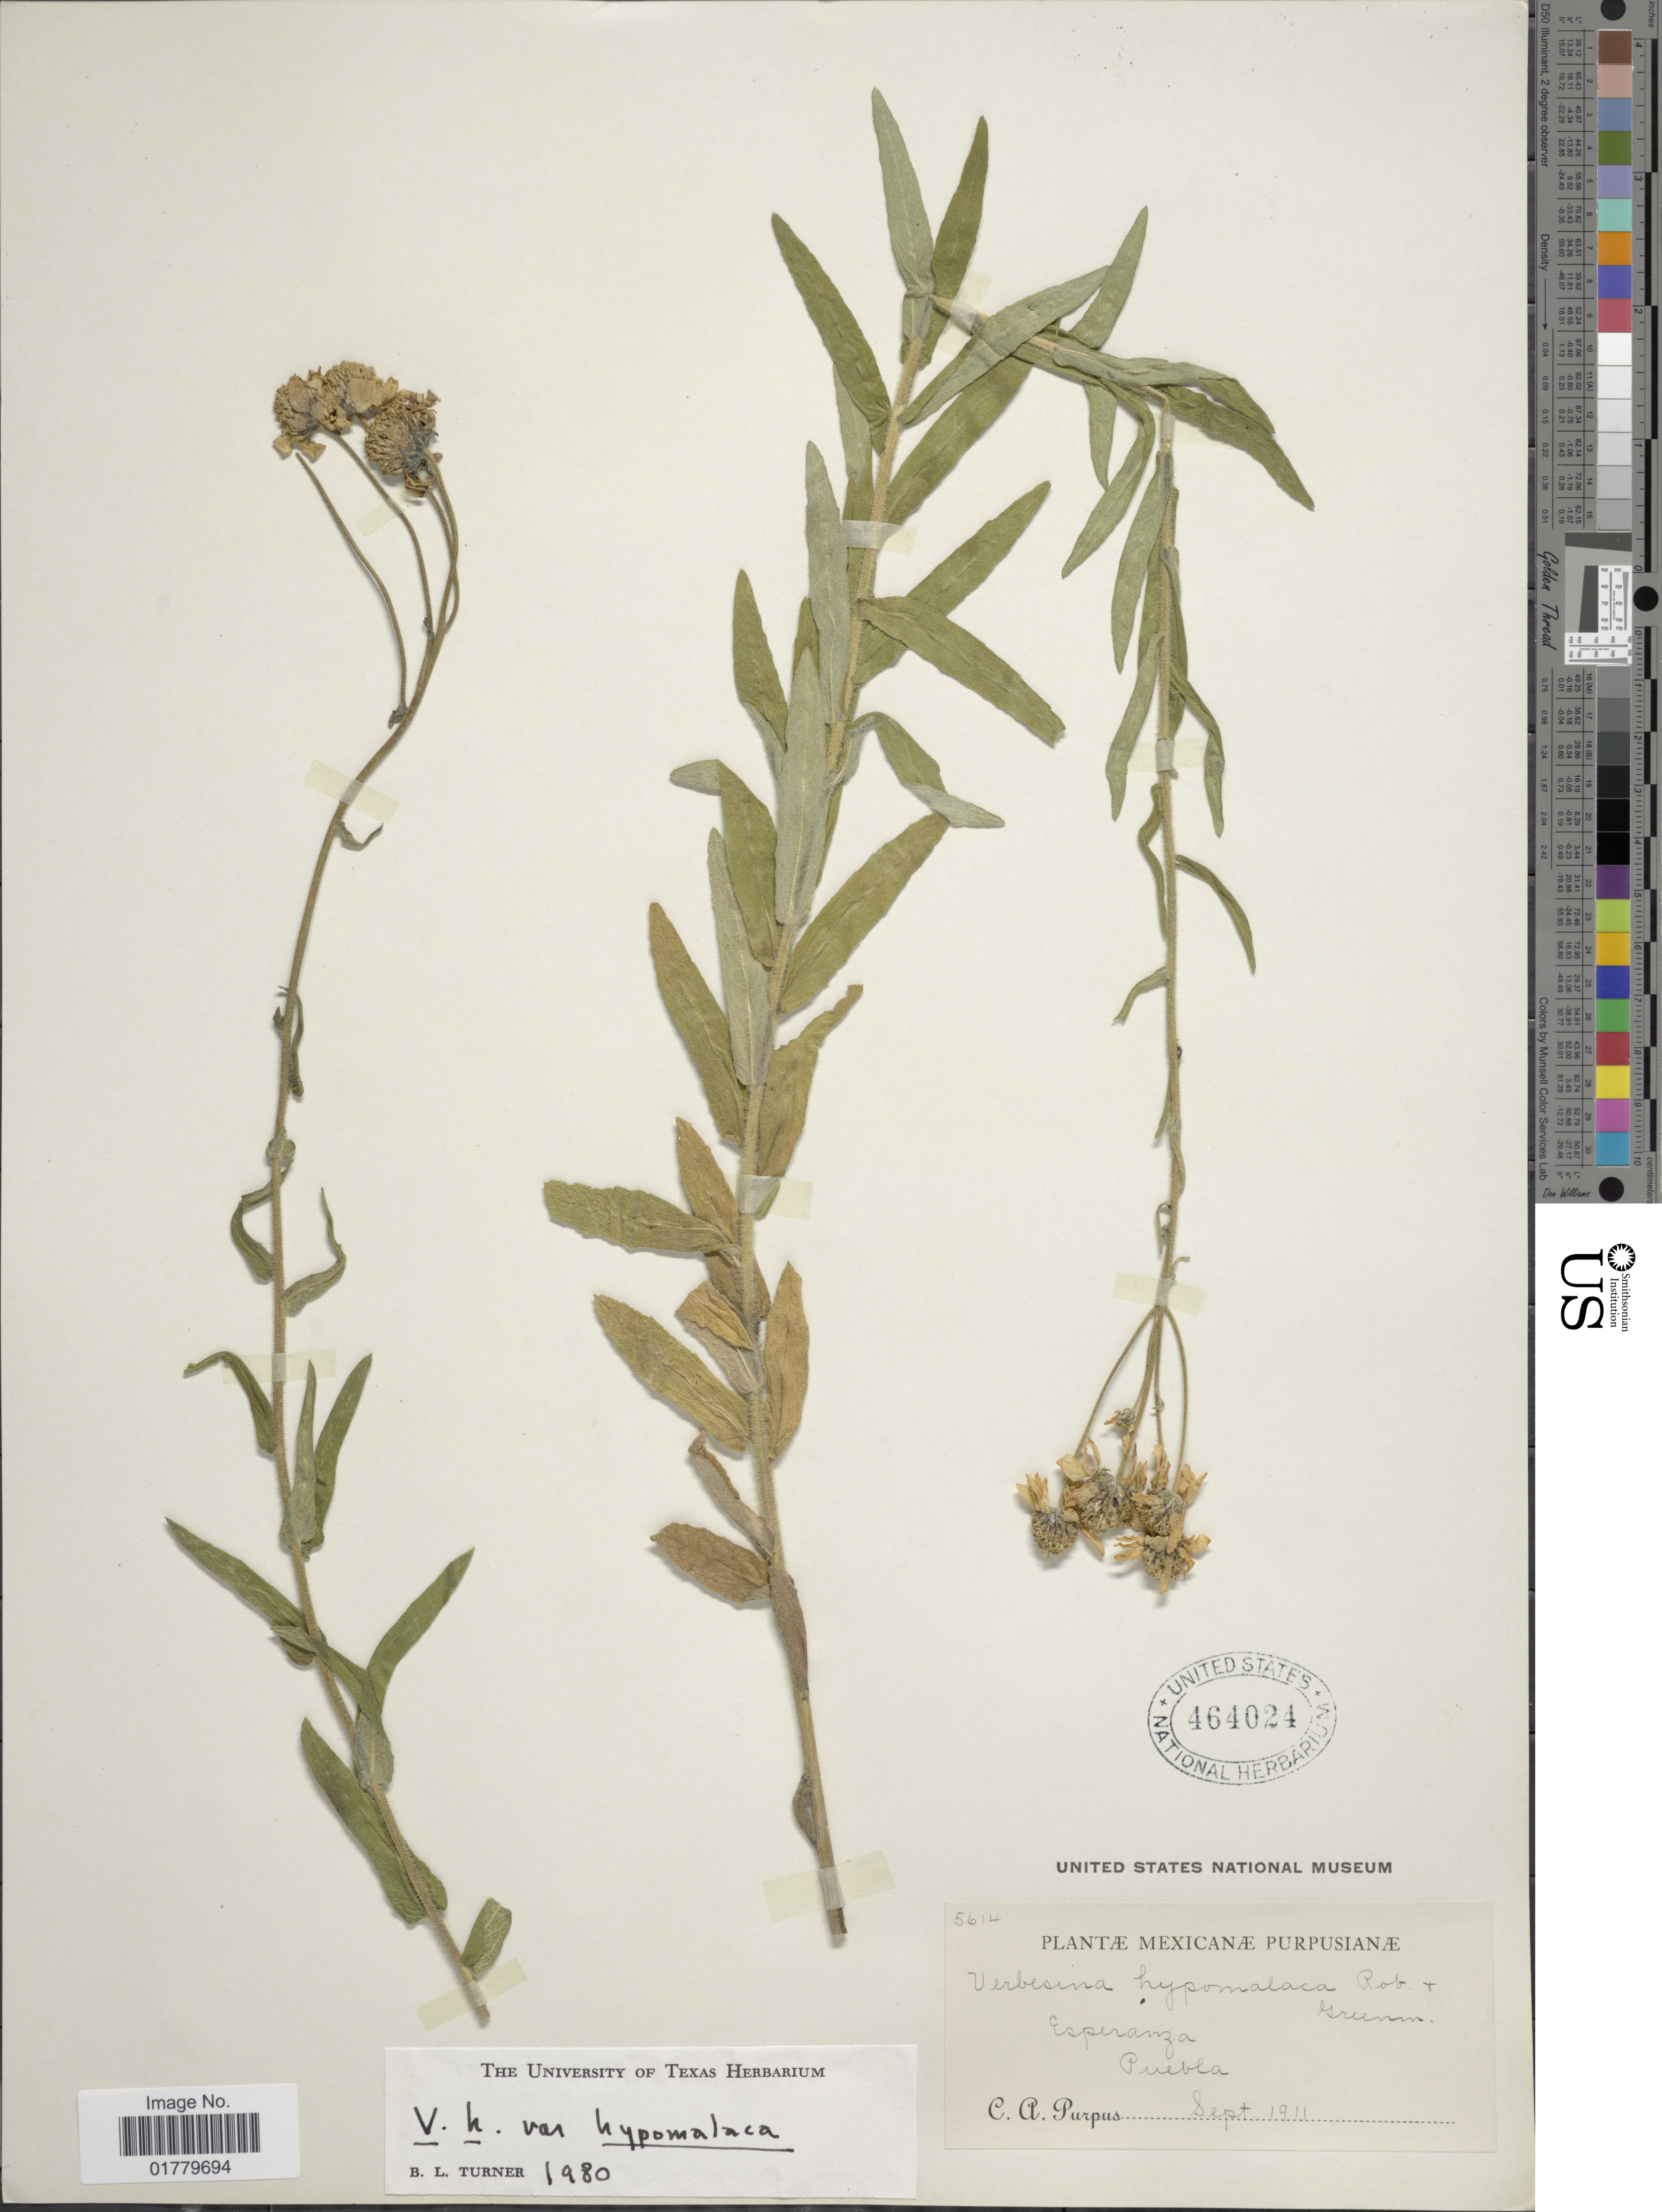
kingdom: Plantae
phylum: Tracheophyta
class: Magnoliopsida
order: Asterales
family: Asteraceae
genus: Verbesina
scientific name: Verbesina hypomalaca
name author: B.L. Rob. & Greenm.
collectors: C. A. Purpus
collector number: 5614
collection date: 1911-09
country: Mexico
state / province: Puebla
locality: Esperanza, Puebla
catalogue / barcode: US 464024